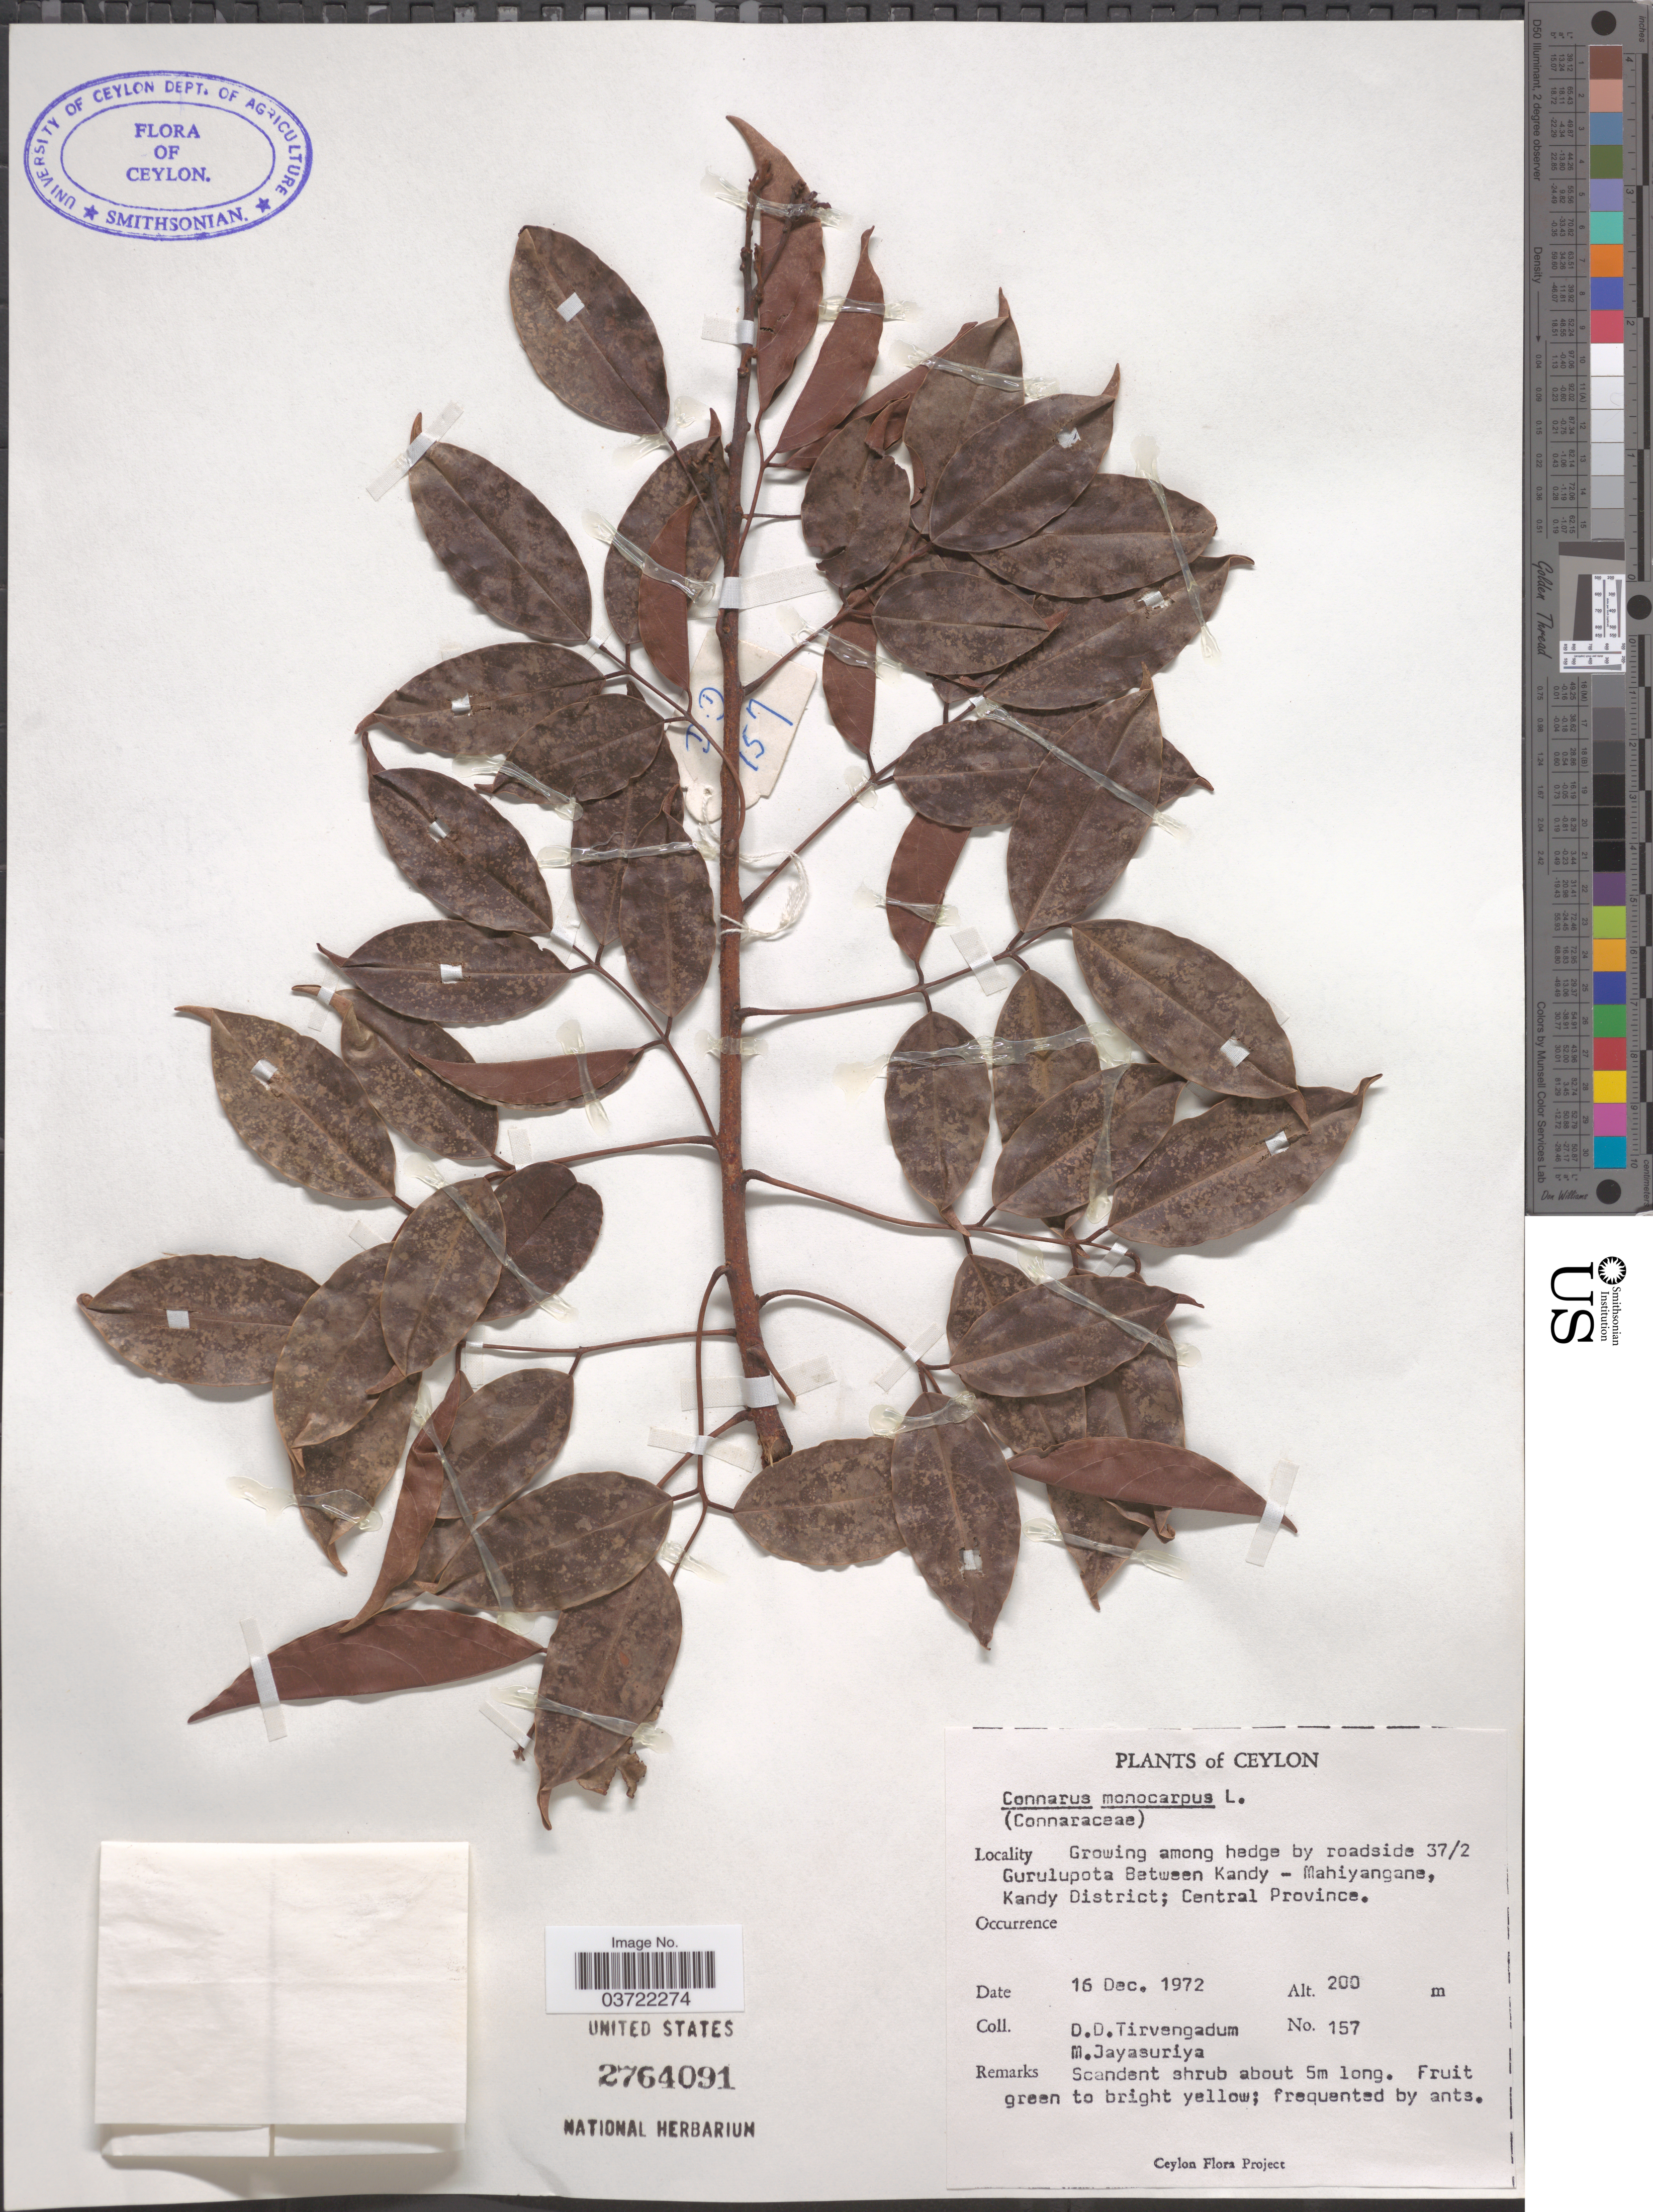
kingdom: Plantae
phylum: Tracheophyta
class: Magnoliopsida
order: Oxalidales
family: Connaraceae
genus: Connarus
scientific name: Connarus monocarpos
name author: L.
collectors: D. Tirvengadum & M. Jayasuriya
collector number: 157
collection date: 1972-12-16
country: Sri Lanka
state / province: Central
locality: Ceylon. Among hedge by roadside 37/2 Gurulupota Between Kandy - Mahiyangane, Kandy District.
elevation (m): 200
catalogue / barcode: US 2764091